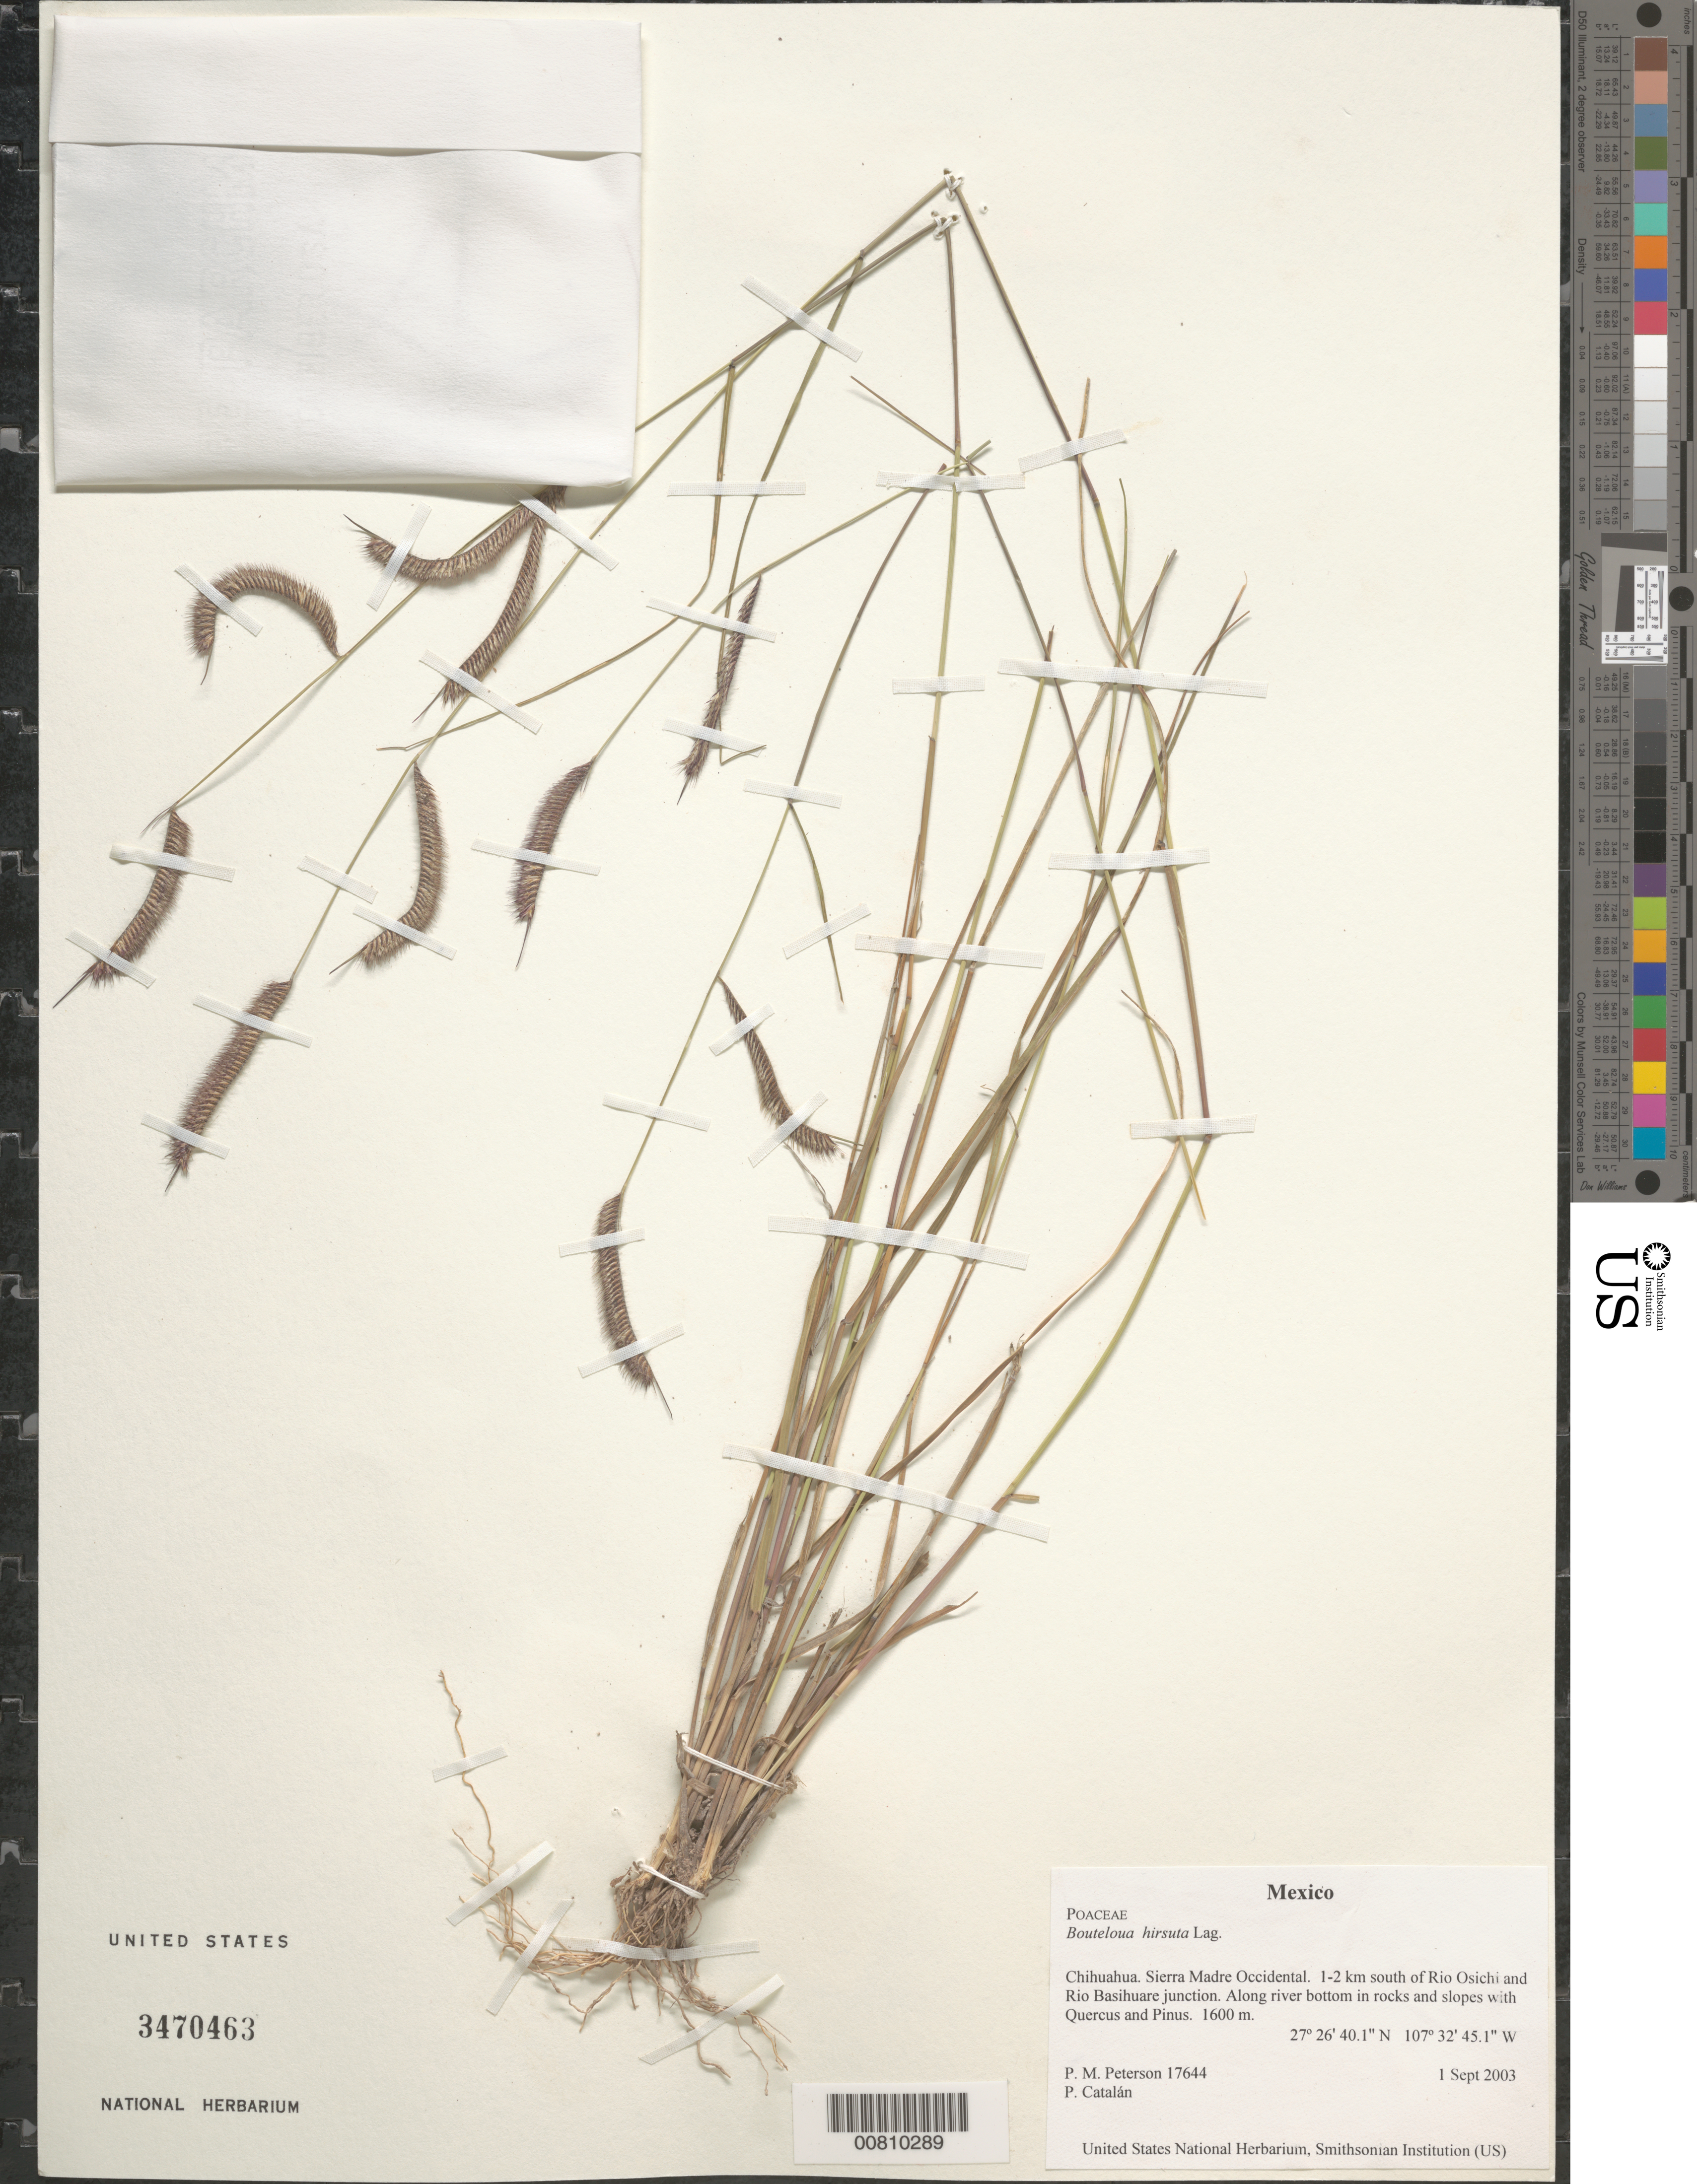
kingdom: Plantae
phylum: Tracheophyta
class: Liliopsida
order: Poales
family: Poaceae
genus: Bouteloua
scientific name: Bouteloua hirsuta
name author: Lag.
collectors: P. M. Peterson & P. Catalán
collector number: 17644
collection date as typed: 01 Sep 2003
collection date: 2003-09-01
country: Mexico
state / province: Chihuahua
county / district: Sierra Madre Occidental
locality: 1-2 km south of Rio Osichi and Rio Basihuare junction. Along river bottom in rocks and slopes with Quercus and Pinus.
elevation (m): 1600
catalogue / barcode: US 3470463